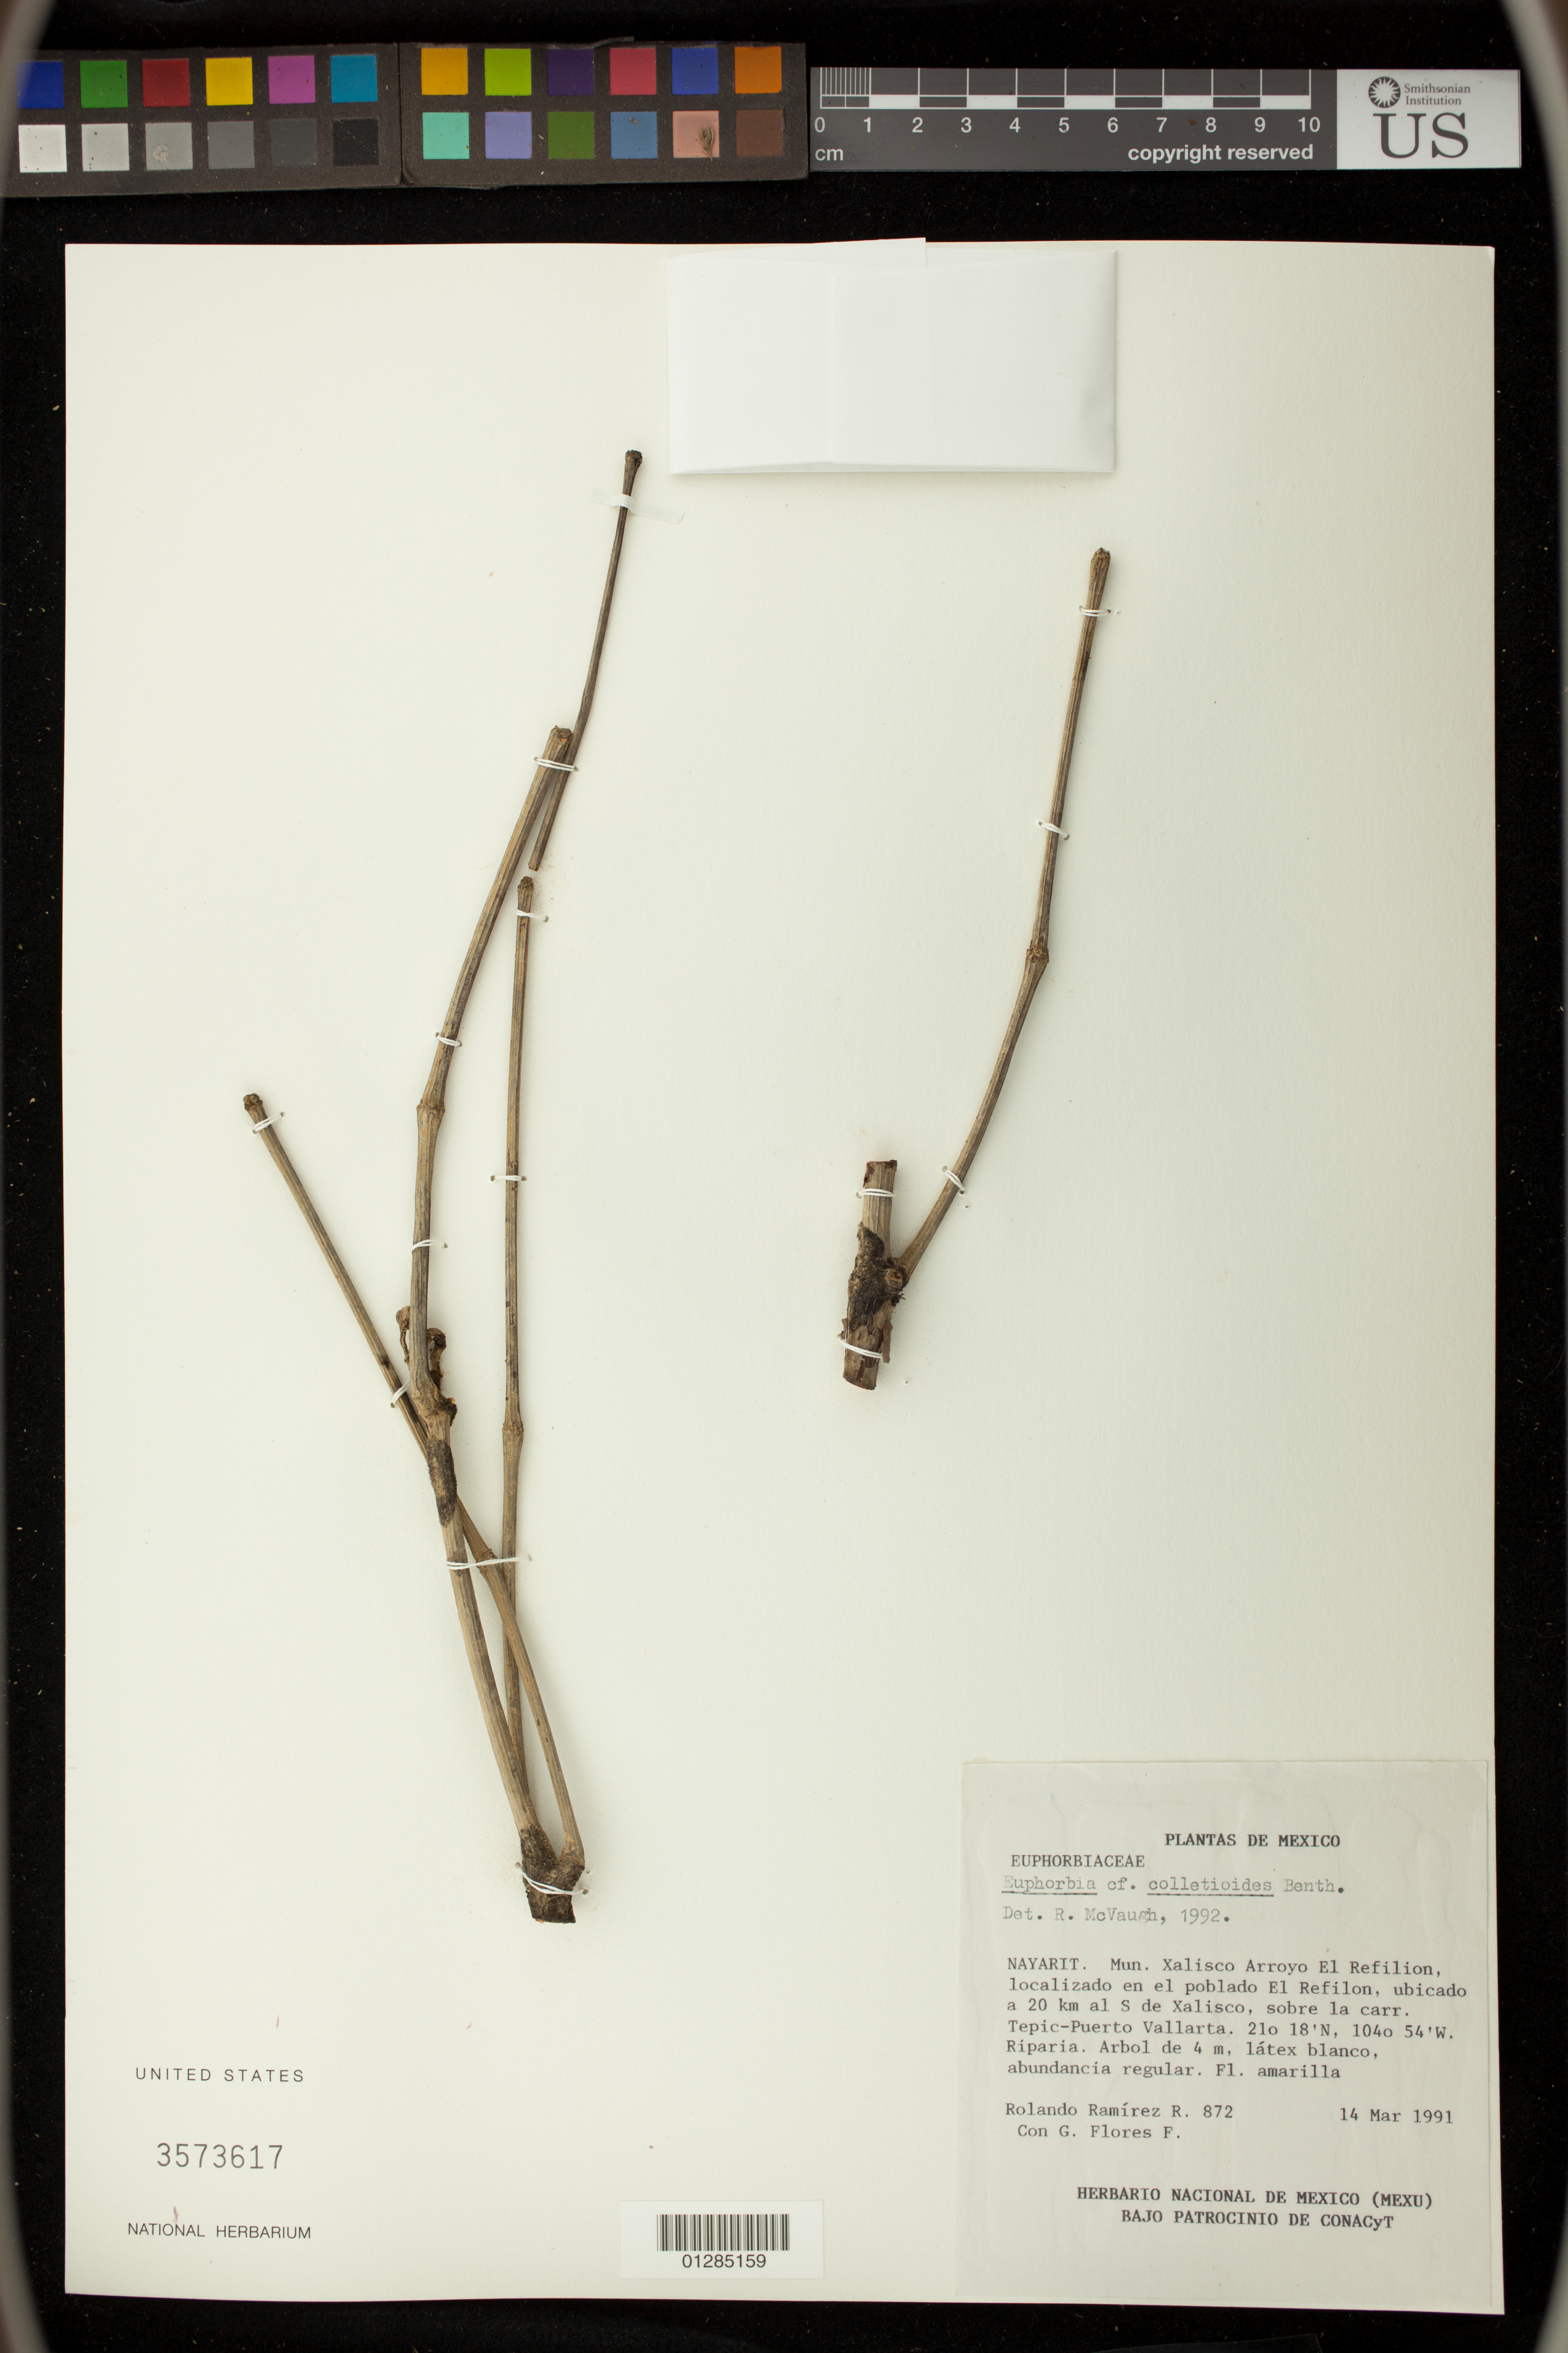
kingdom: Plantae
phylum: Tracheophyta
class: Magnoliopsida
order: Malpighiales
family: Euphorbiaceae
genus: Euphorbia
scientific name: Euphorbia colletioides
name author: Benth.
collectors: R. Ramirez R. & C. Flores F.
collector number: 872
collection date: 1991-03-14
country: Mexico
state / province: Nayarit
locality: Mun. Xalisco Arroyo El Refilion, localizado en el poblado El Refilon, ubicado a 20 km al S de Xalisco, sobre la carr. Tepic-Puerto Vallarto.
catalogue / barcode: US 3573617